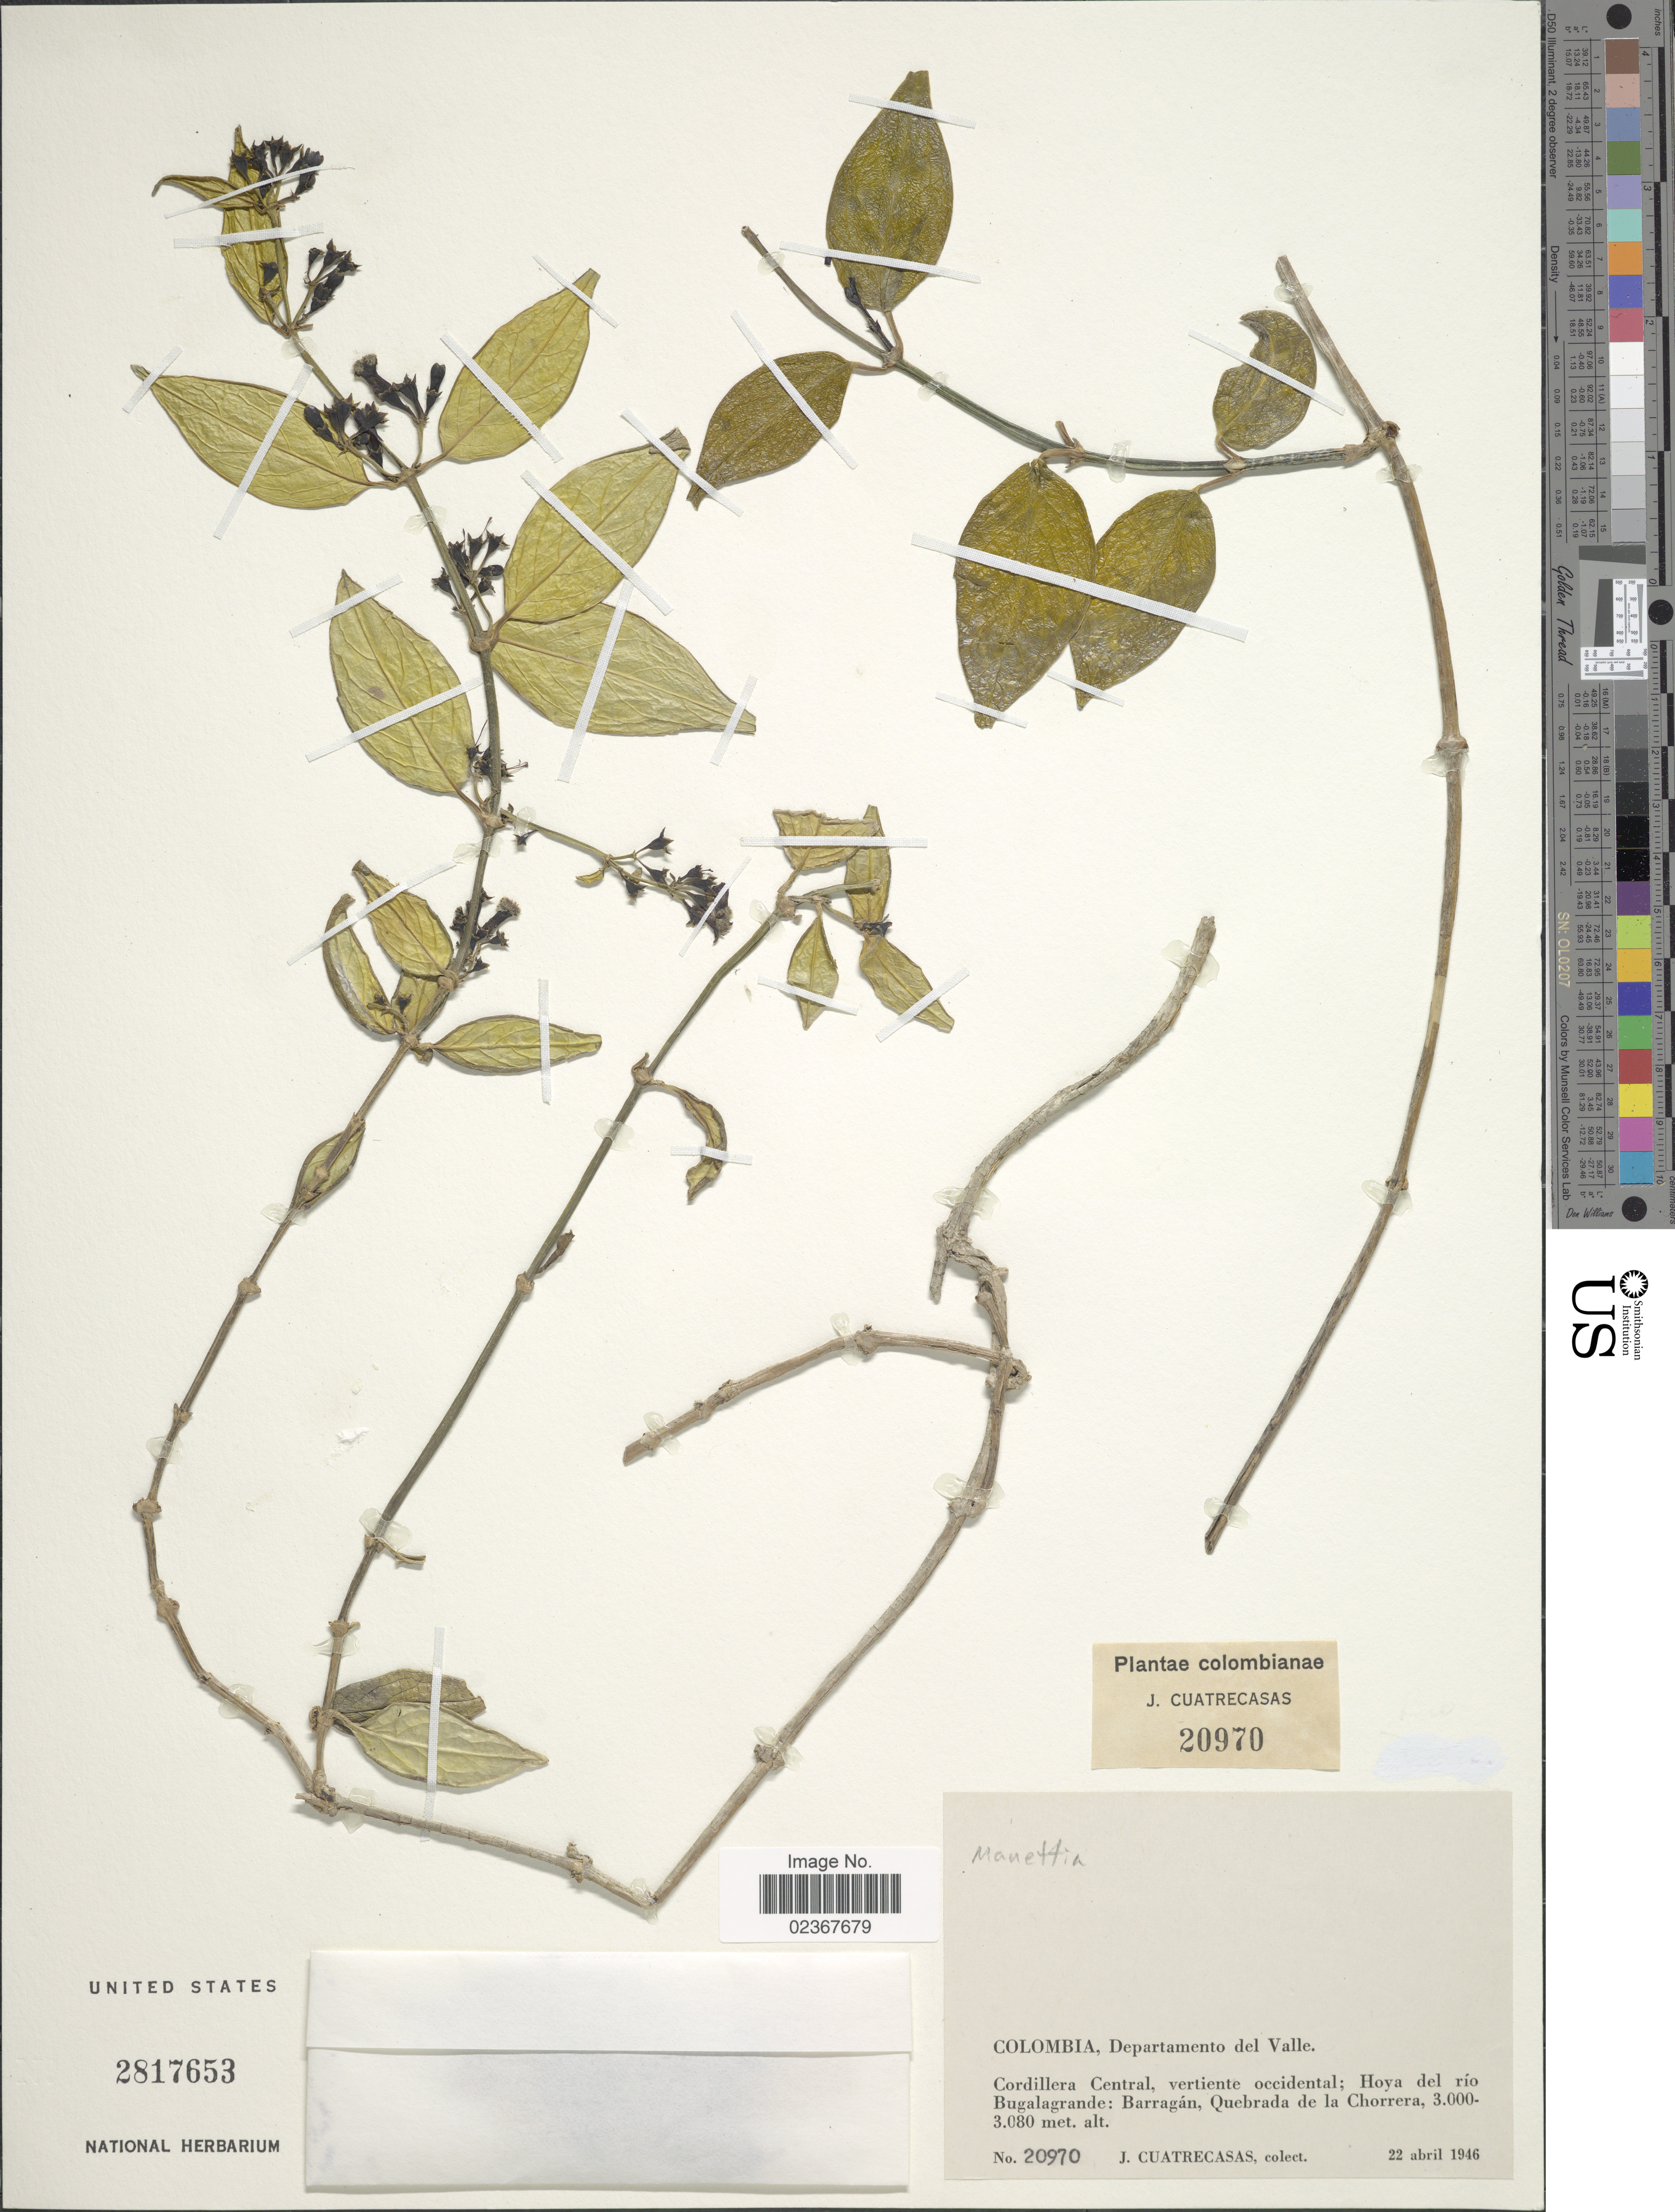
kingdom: Plantae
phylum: Tracheophyta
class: Magnoliopsida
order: Gentianales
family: Rubiaceae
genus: Manettia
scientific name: Manettia sp.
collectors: J. Cuatrecasas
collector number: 20970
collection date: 1946-04-22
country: Colombia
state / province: Valle del Cauca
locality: Departamento de Valle, Cordillera Central, vertiente occidental; Hoya del río Bugalagrande: Barragán, Quebrada de la Chorrera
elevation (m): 3000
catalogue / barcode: US 2817653